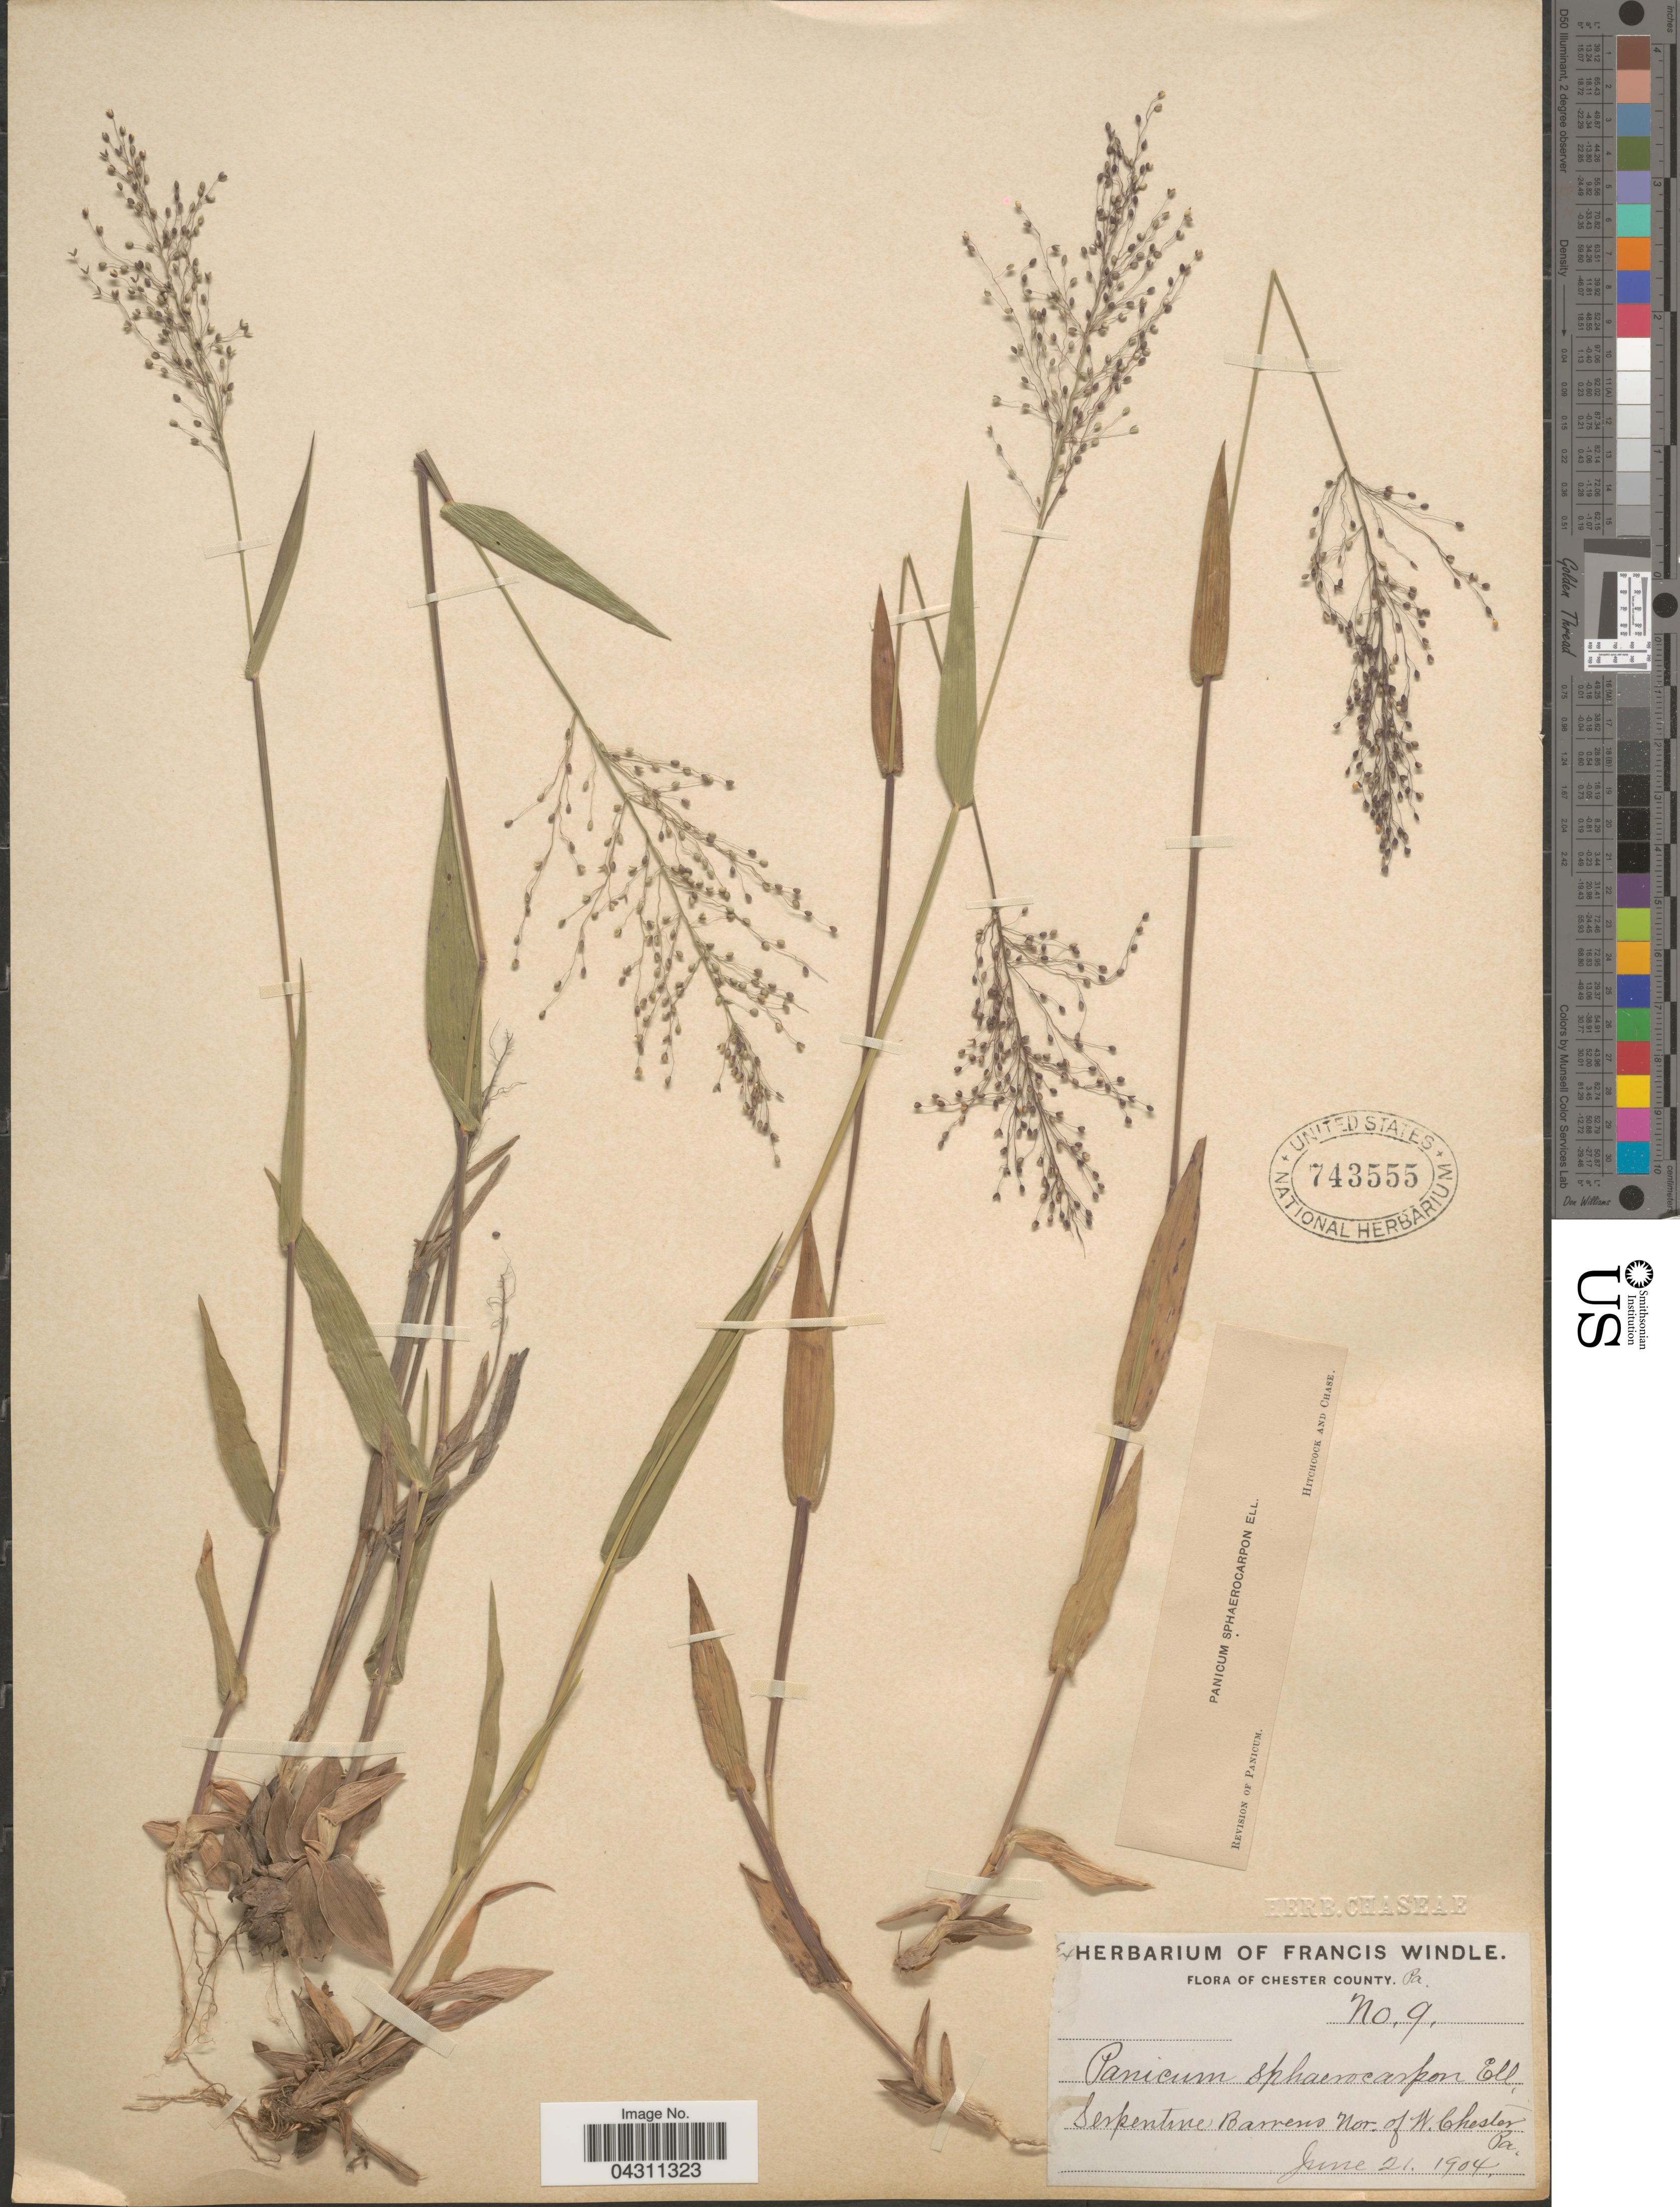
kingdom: Plantae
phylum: Tracheophyta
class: Liliopsida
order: Poales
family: Poaceae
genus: Dichanthelium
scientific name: Dichanthelium sphaerocarpon var. sphaerocarpon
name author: (Elliott) Gould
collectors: ex herb. F. Windle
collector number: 9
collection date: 1904-06-21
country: United States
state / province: Pennsylvania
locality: Chester County. Serpentine Barrens nor. of W. Chester.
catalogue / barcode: US 743555